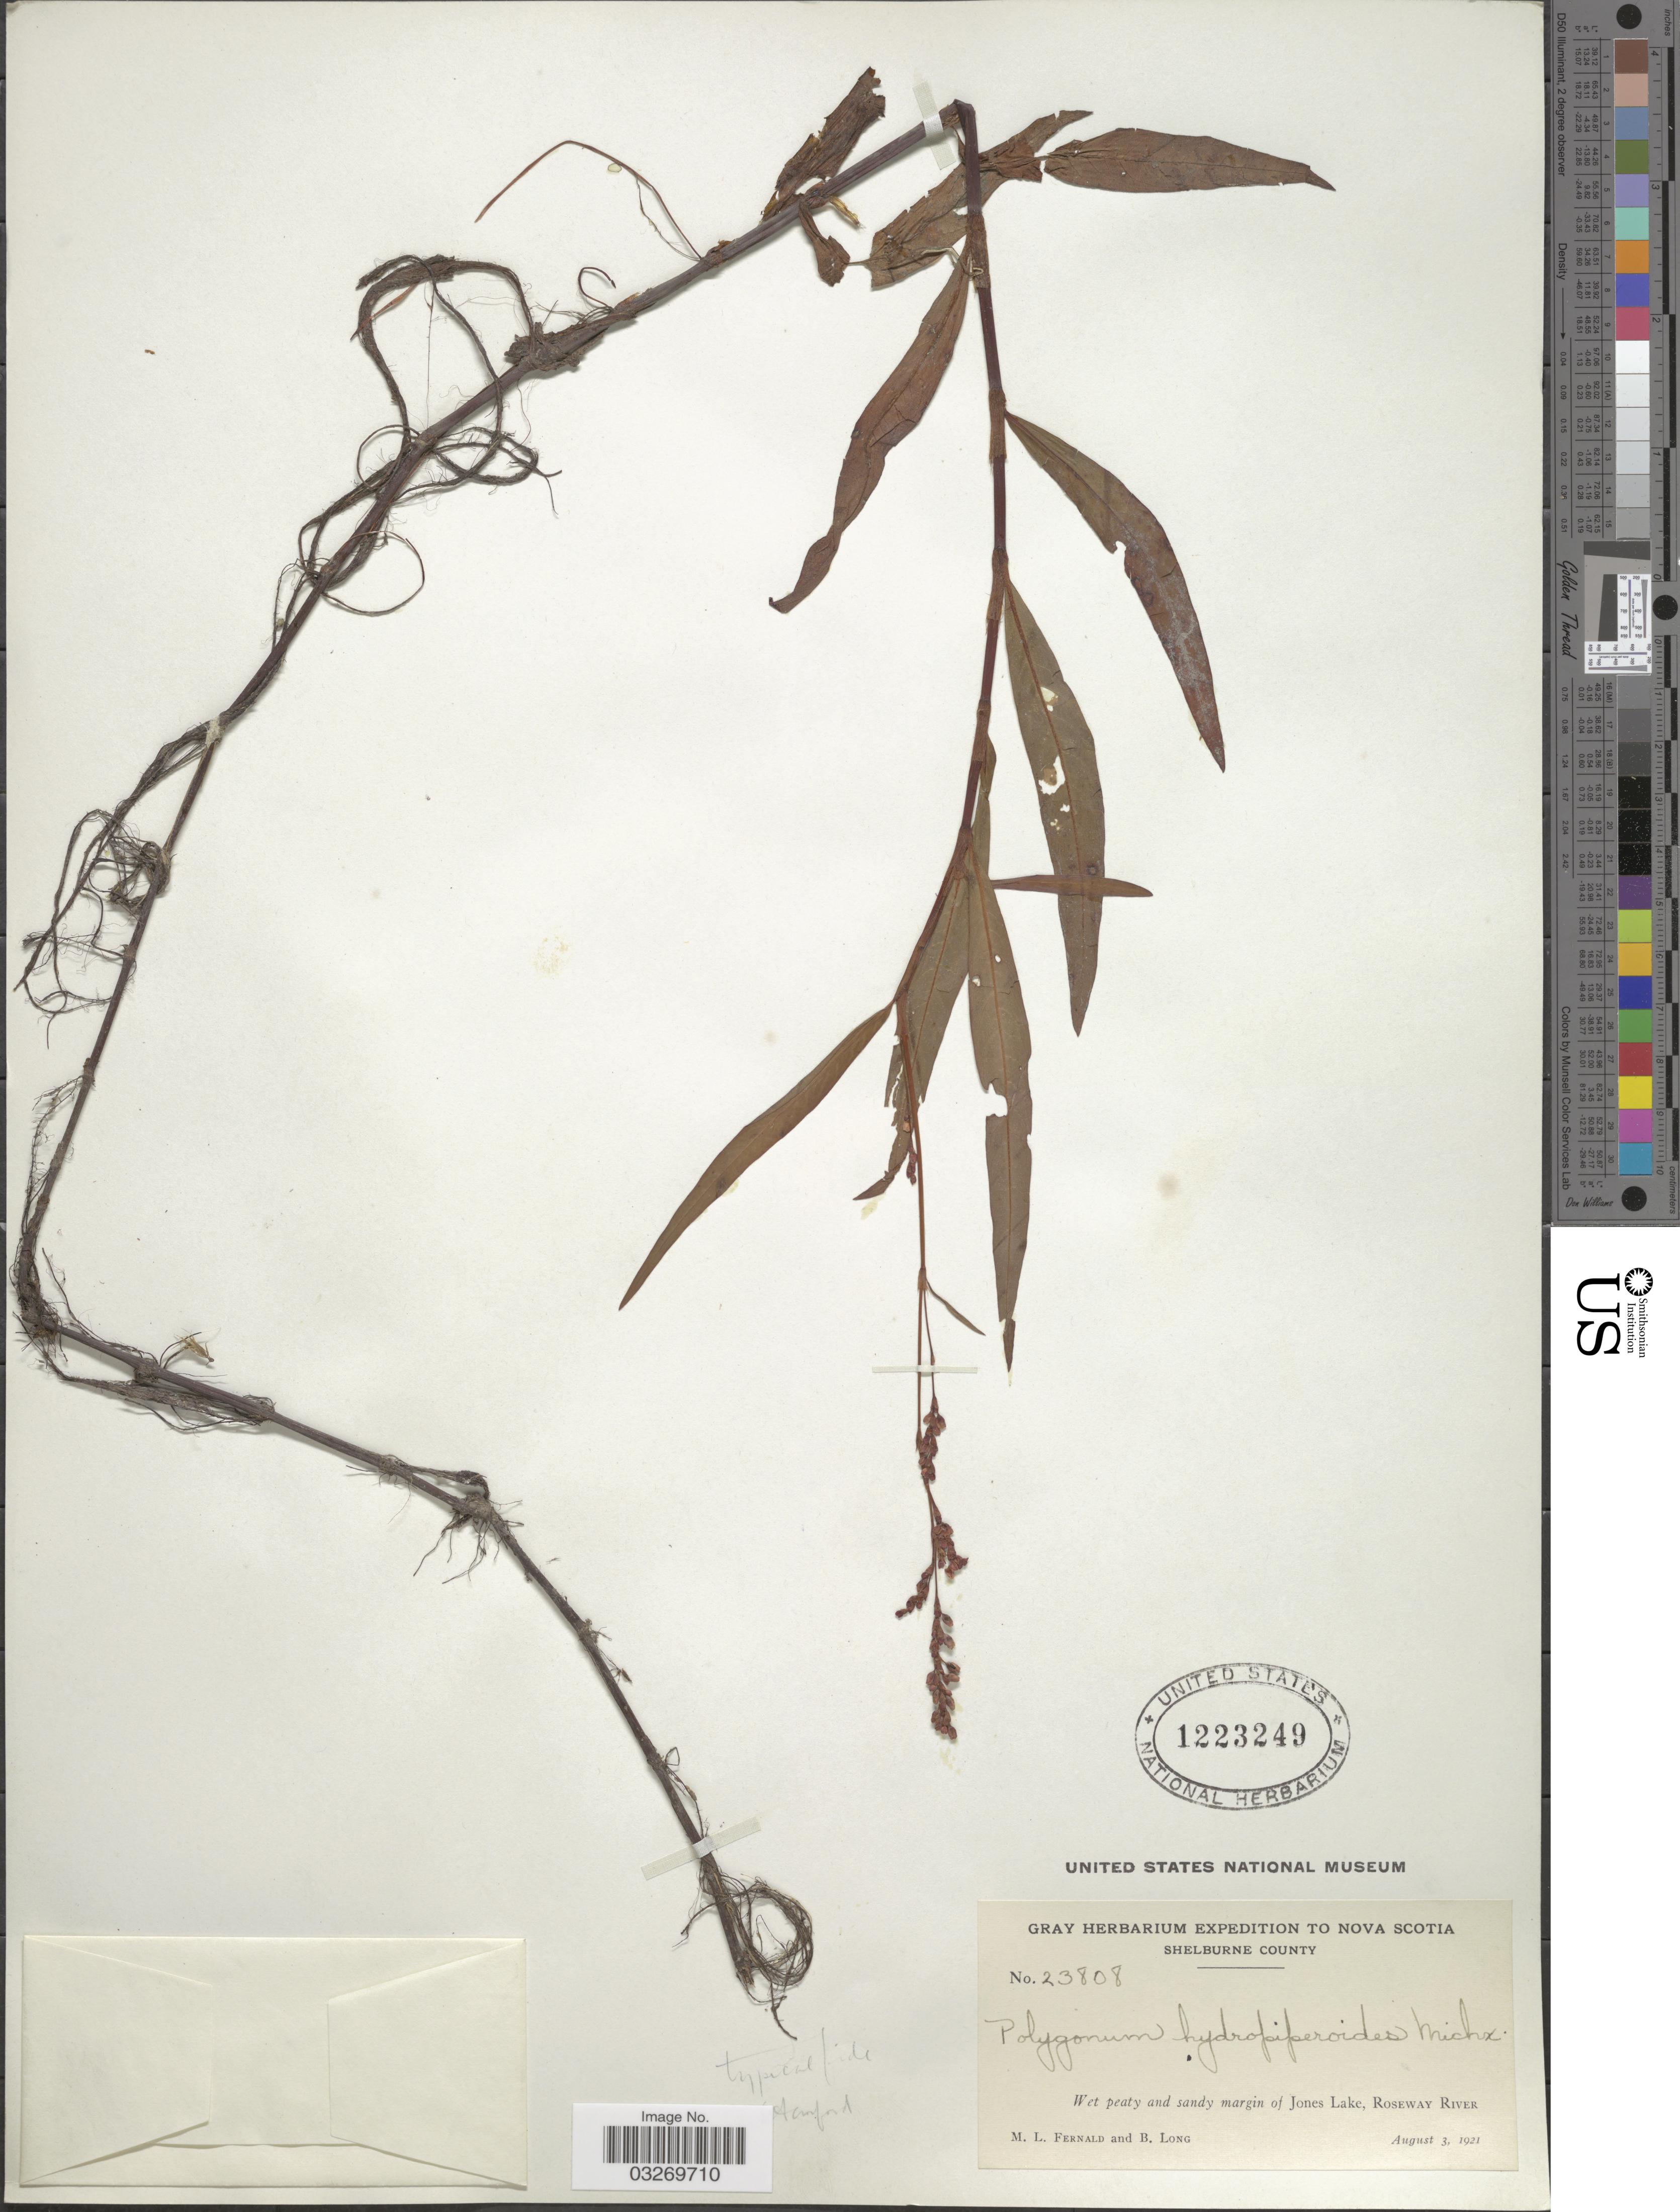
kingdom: Plantae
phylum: Tracheophyta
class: Magnoliopsida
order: Caryophyllales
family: Polygonaceae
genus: Persicaria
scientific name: Persicaria hydropiperoides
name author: (Michx.) Small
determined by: Atha, D. E.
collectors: M. L. Fernald & B. Long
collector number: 23808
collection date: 1921-08-03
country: Canada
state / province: Nova Scotia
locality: Shelburne County. Wet peaty and sandy margin of Jones Lake, Roseway River.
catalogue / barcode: US 1223249